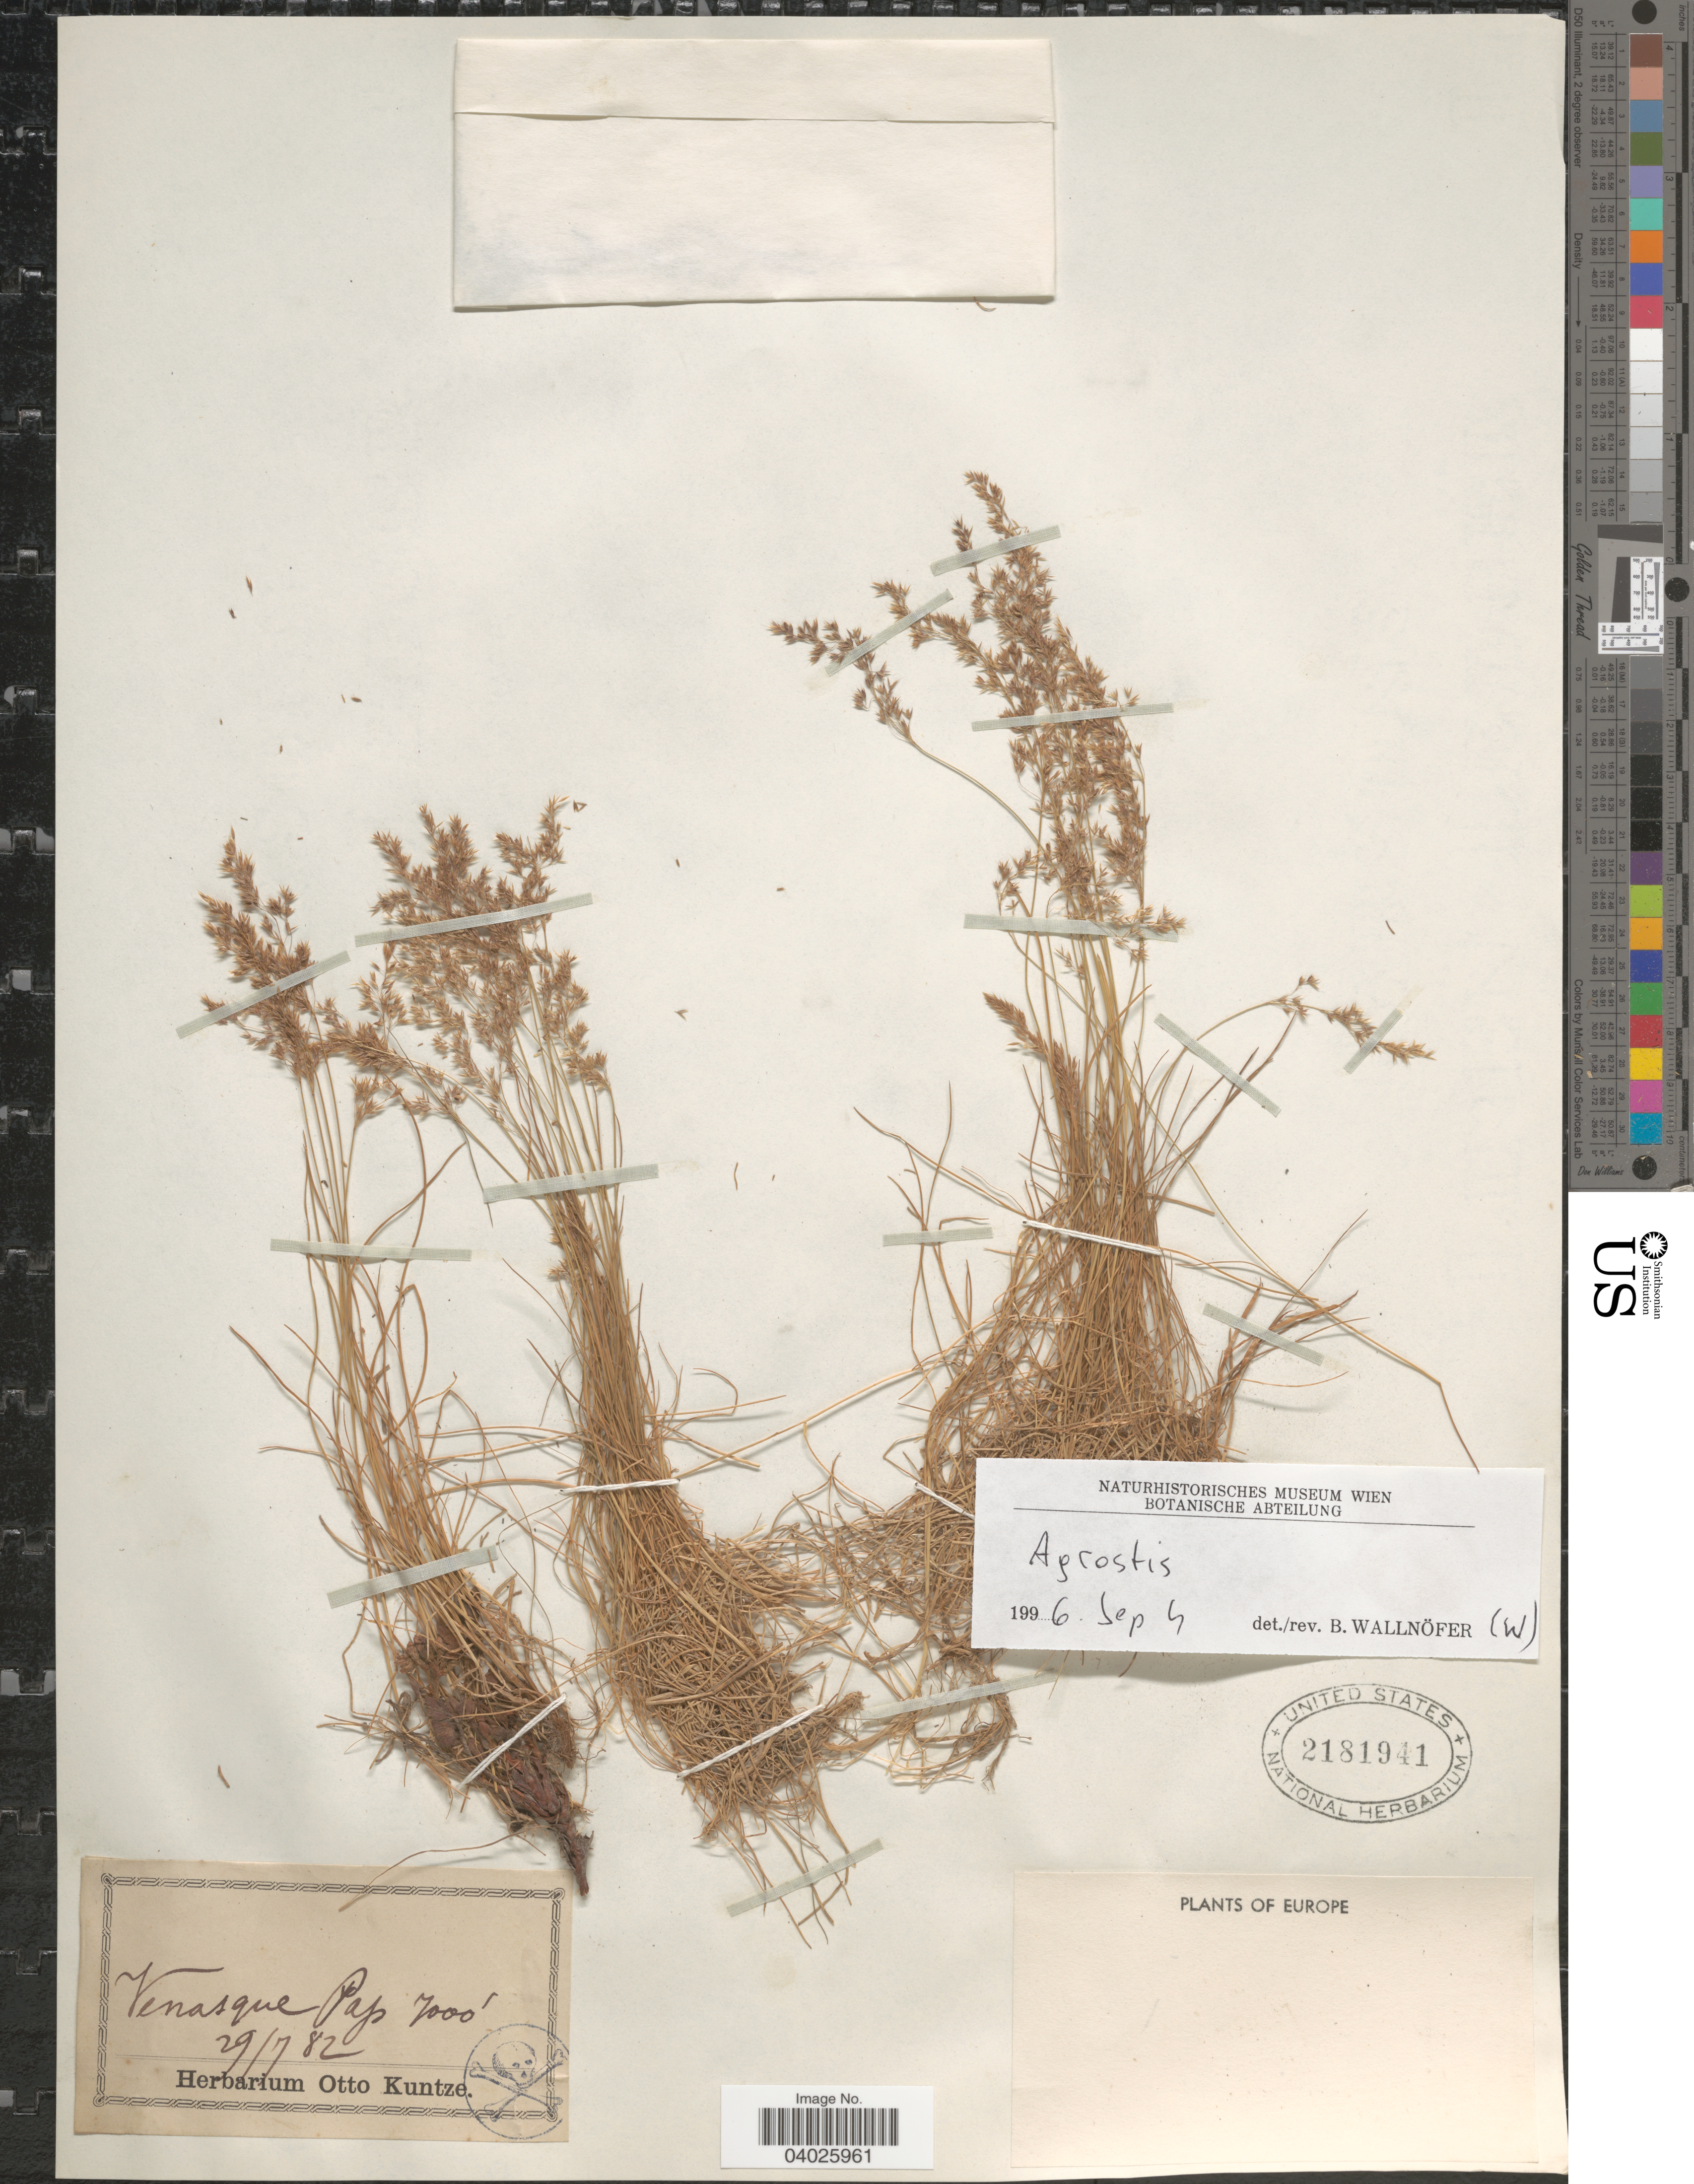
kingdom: Plantae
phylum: Tracheophyta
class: Liliopsida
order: Poales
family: Poaceae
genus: Agrostis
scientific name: Agrostis sp.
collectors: ex herb. Otto Kuntze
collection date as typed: Transcribed d/m/y: 29/7/82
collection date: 1882-07-29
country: France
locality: Venasque Pass. Europe.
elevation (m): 2134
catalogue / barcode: US 2181941